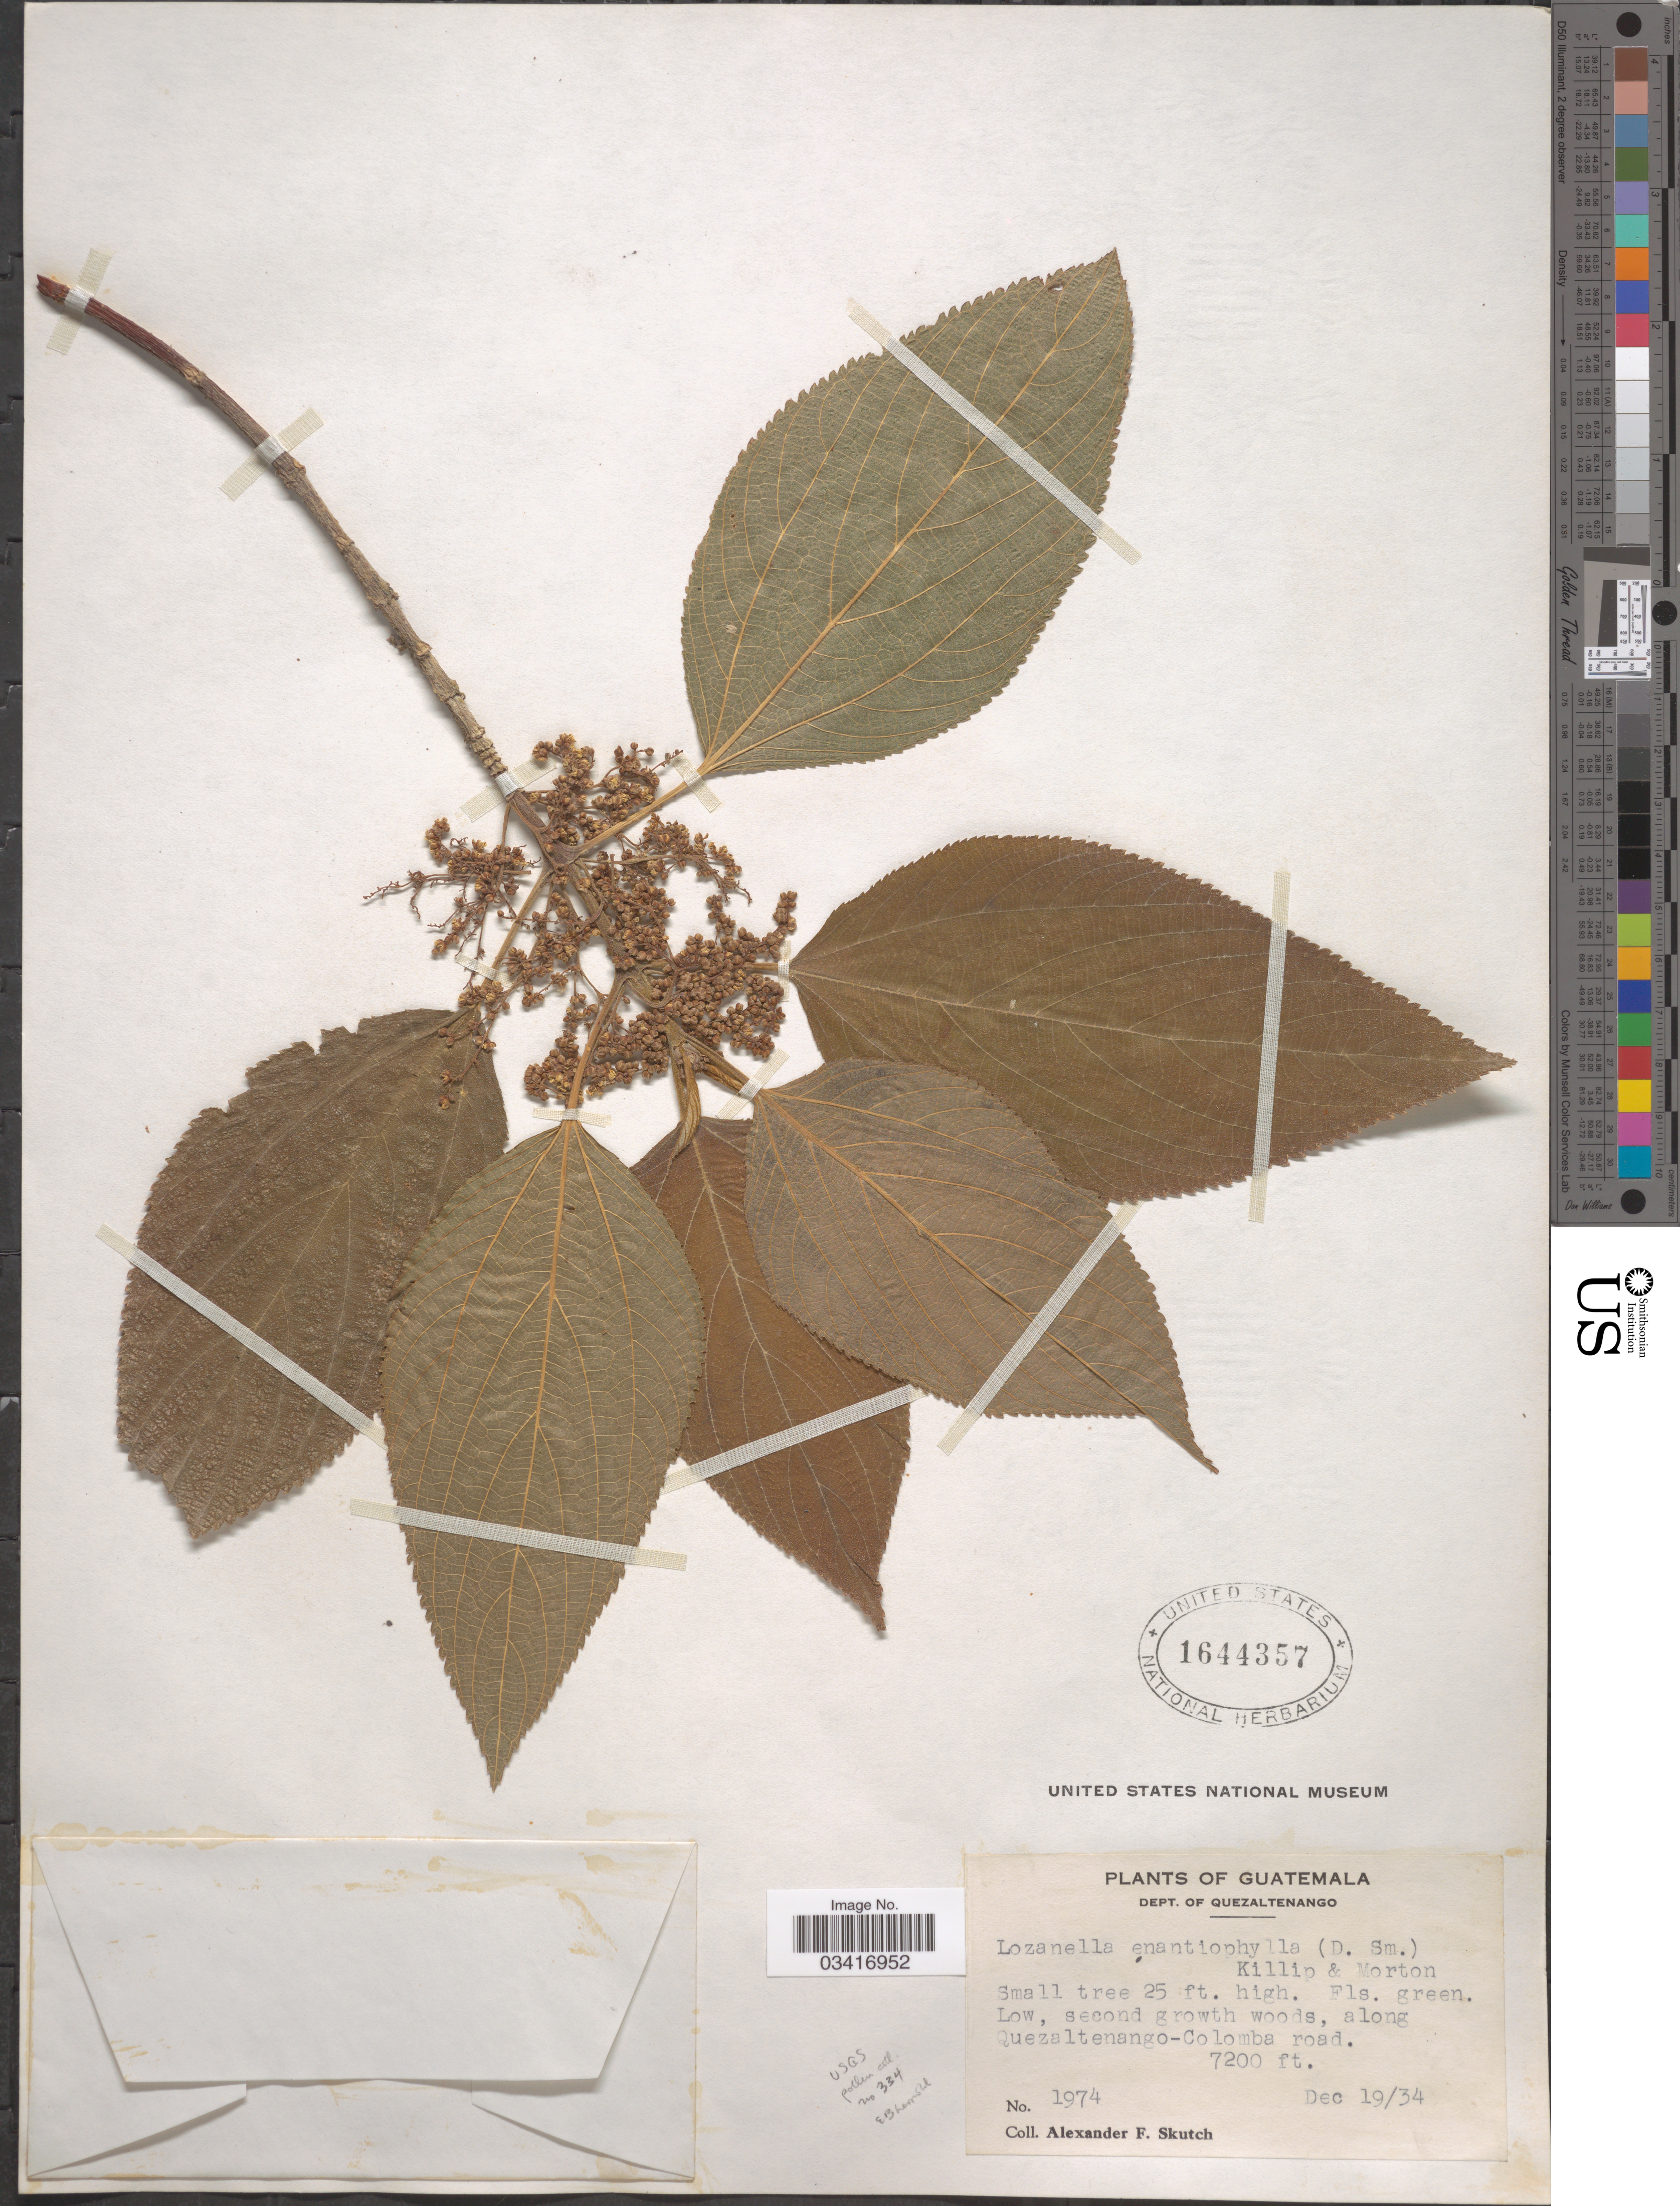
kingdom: Plantae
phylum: Tracheophyta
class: Magnoliopsida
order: Rosales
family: Cannabaceae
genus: Lozanella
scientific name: Lozanella enantiophylla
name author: (Donn. Sm.) Killip & C.V. Morton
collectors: A. F. Skutch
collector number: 1974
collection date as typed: Transcribed d/m/y: 19/12/34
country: Guatemala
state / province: Quetzaltenango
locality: Dept. of Quezaltenango. Along Quezaltenango-Colomba road.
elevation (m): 2195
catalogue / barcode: US 1644357